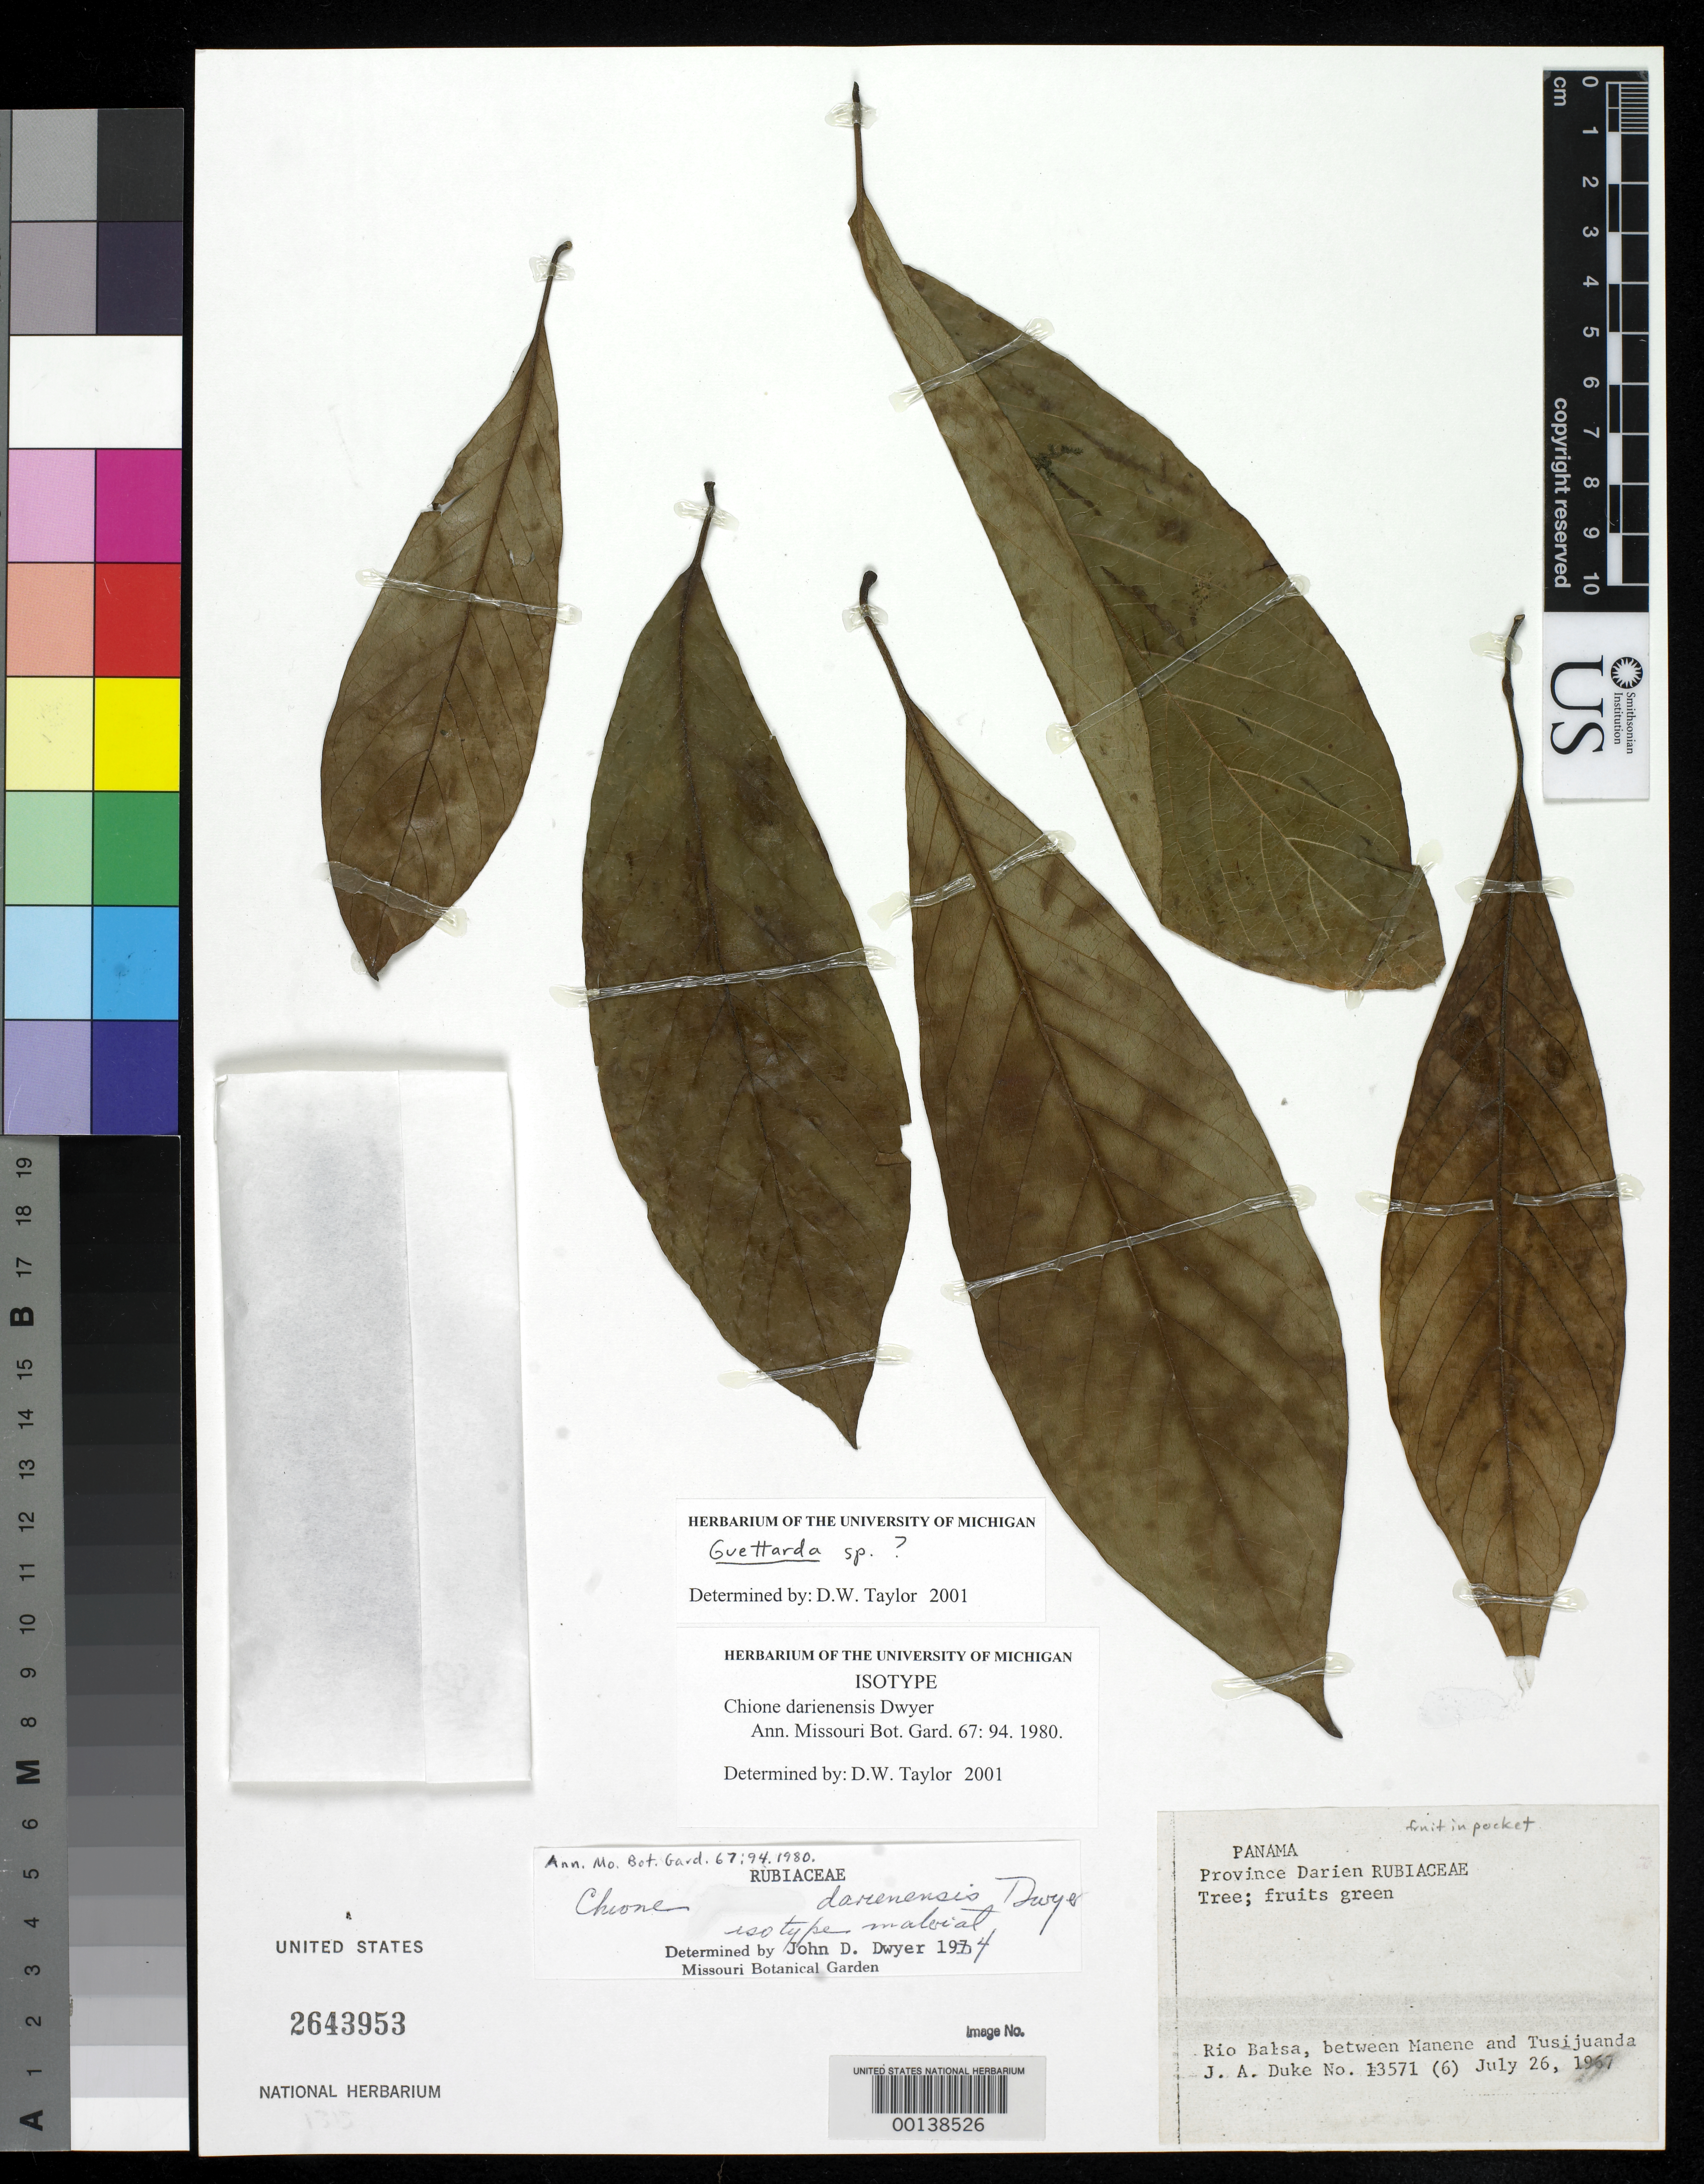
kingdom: Plantae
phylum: Tracheophyta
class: Magnoliopsida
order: Gentianales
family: Rubiaceae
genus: Chione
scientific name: Chione darienensis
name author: Dwyer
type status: Isotype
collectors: J. A. Duke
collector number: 13571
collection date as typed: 26 Jul 1967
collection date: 1967-07-26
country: Panama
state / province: Darién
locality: Rio Balsa, between Manene & Tusijuanda.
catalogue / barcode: US 2643953